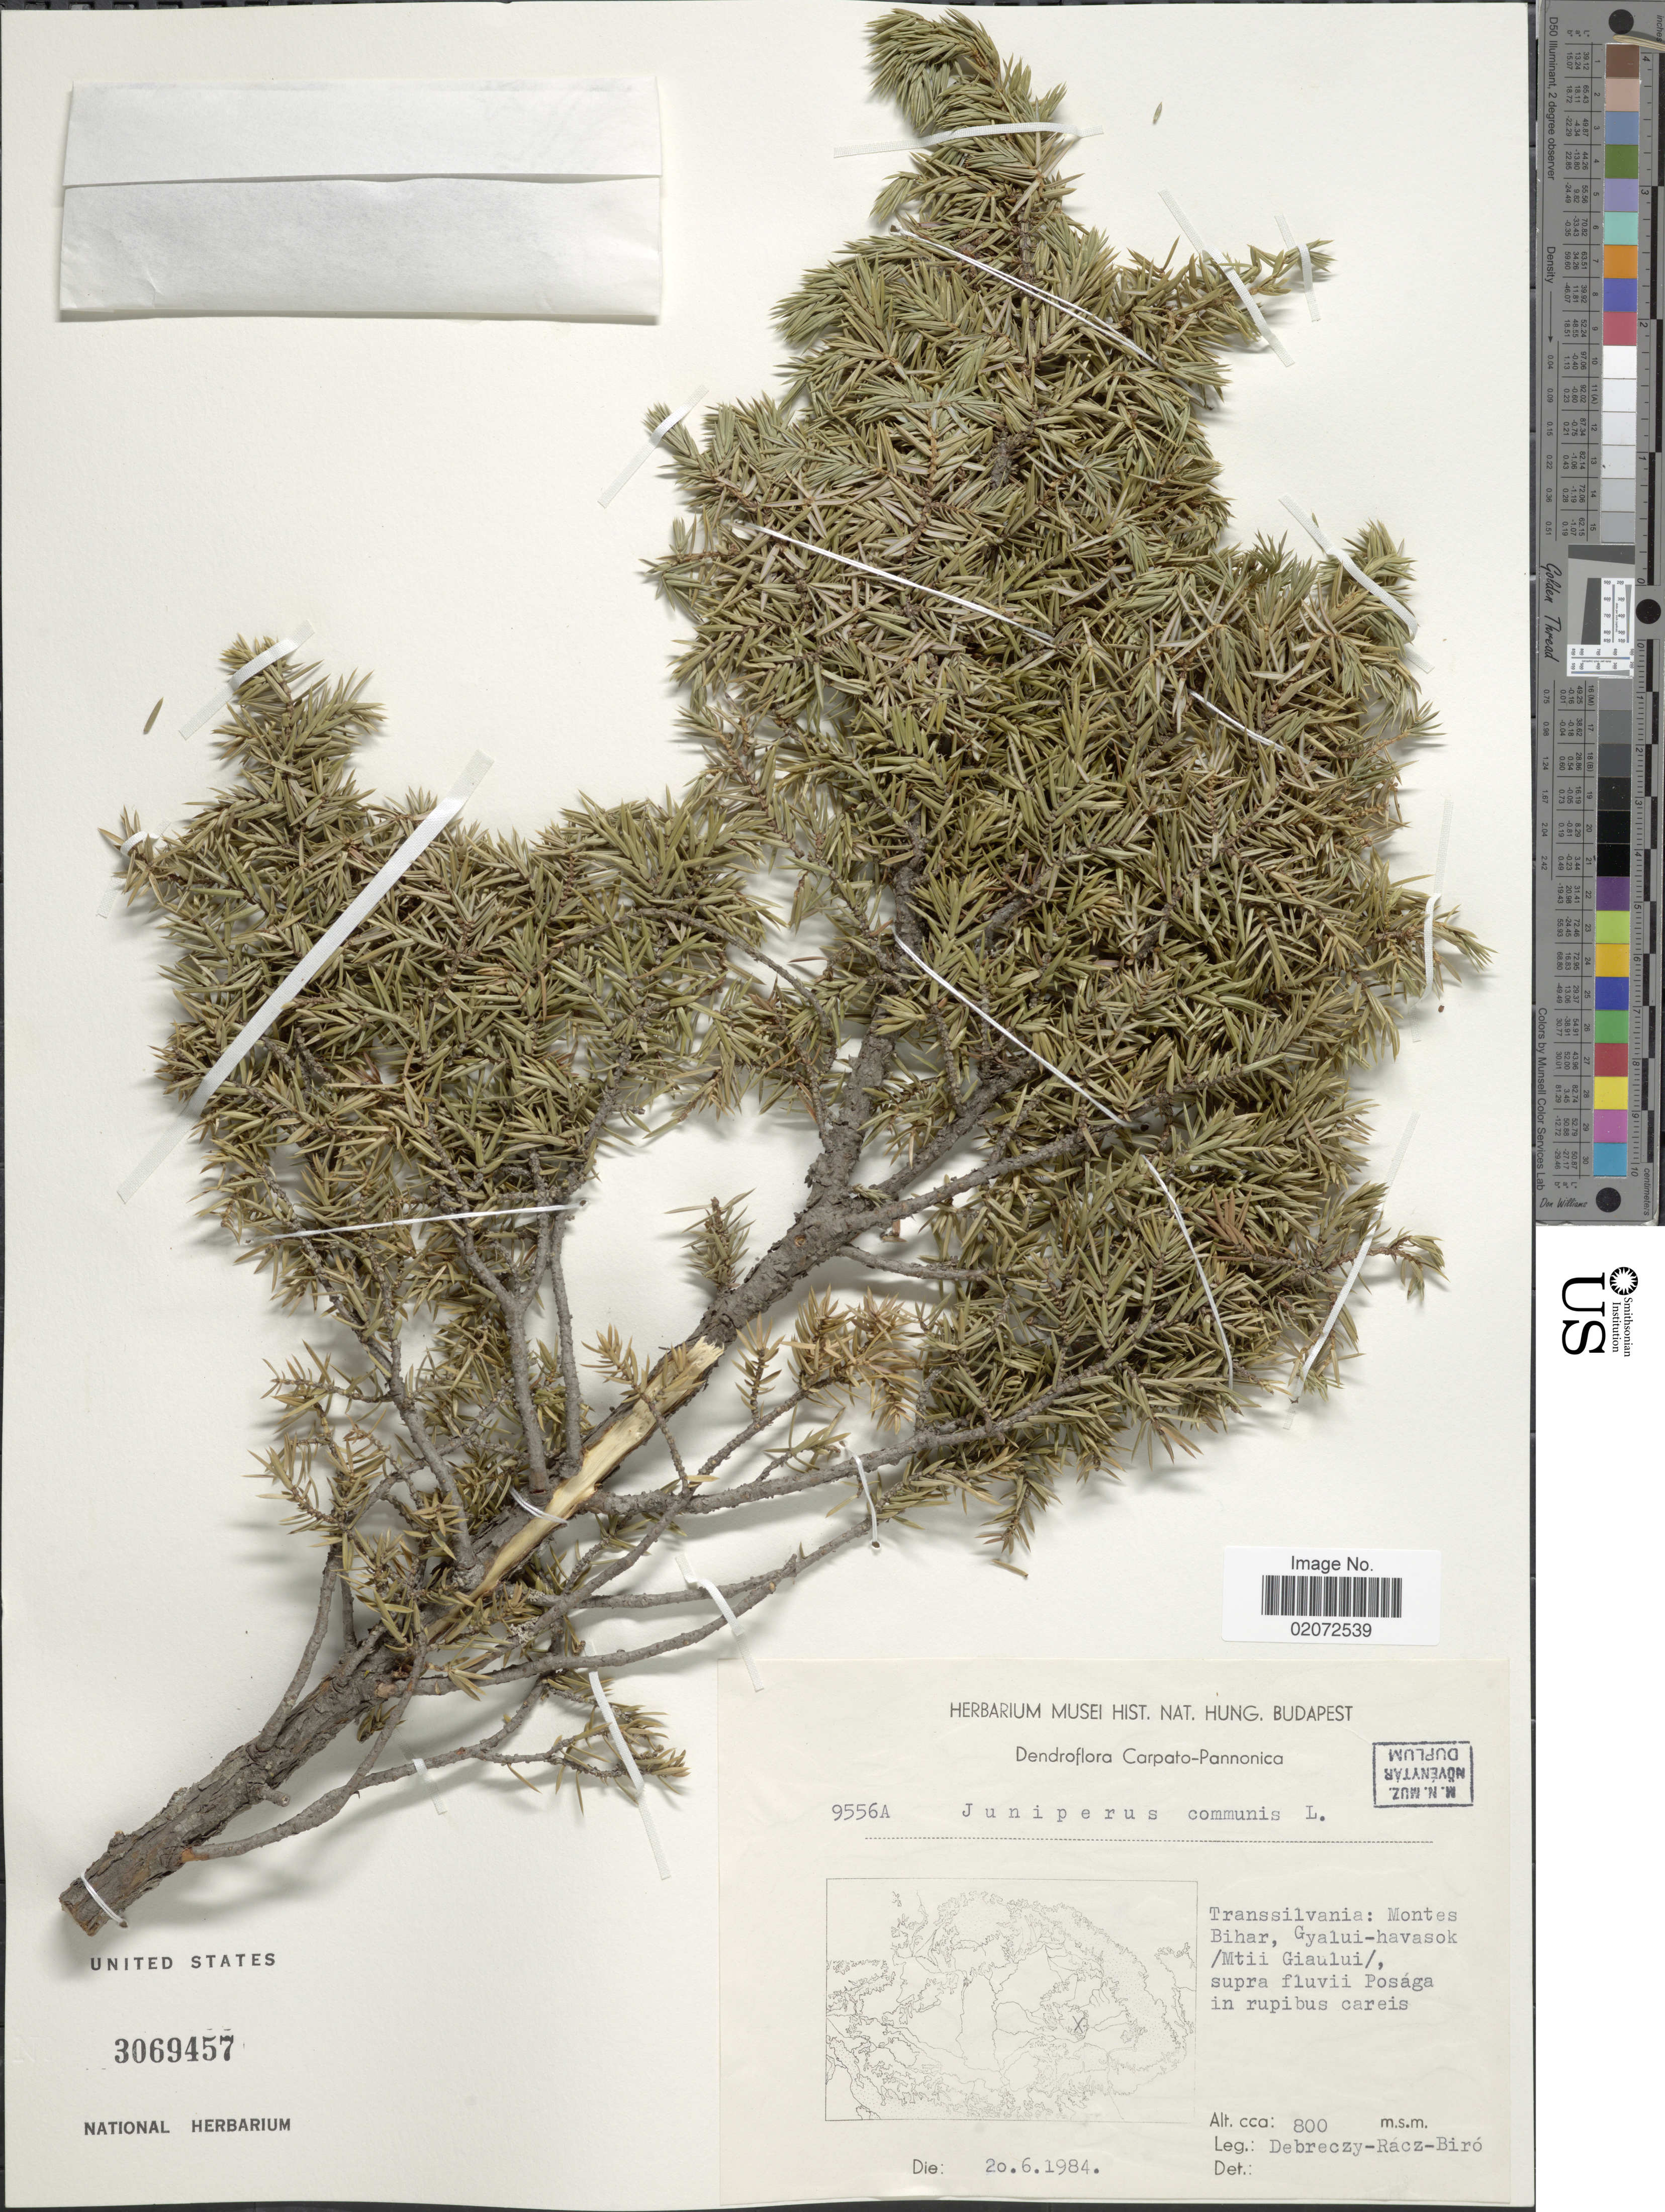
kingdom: Plantae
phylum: Tracheophyta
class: Pinopsida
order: Pinales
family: Cupressaceae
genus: Juniperus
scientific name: Juniperus communis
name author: L.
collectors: Debreczy, Rácz & Biro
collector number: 9556A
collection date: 1984-06-20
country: Romania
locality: Transsilvanai: Montes Bihar, Gyalui-havasok/Mtii Giaului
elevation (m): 800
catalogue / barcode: US 3069457